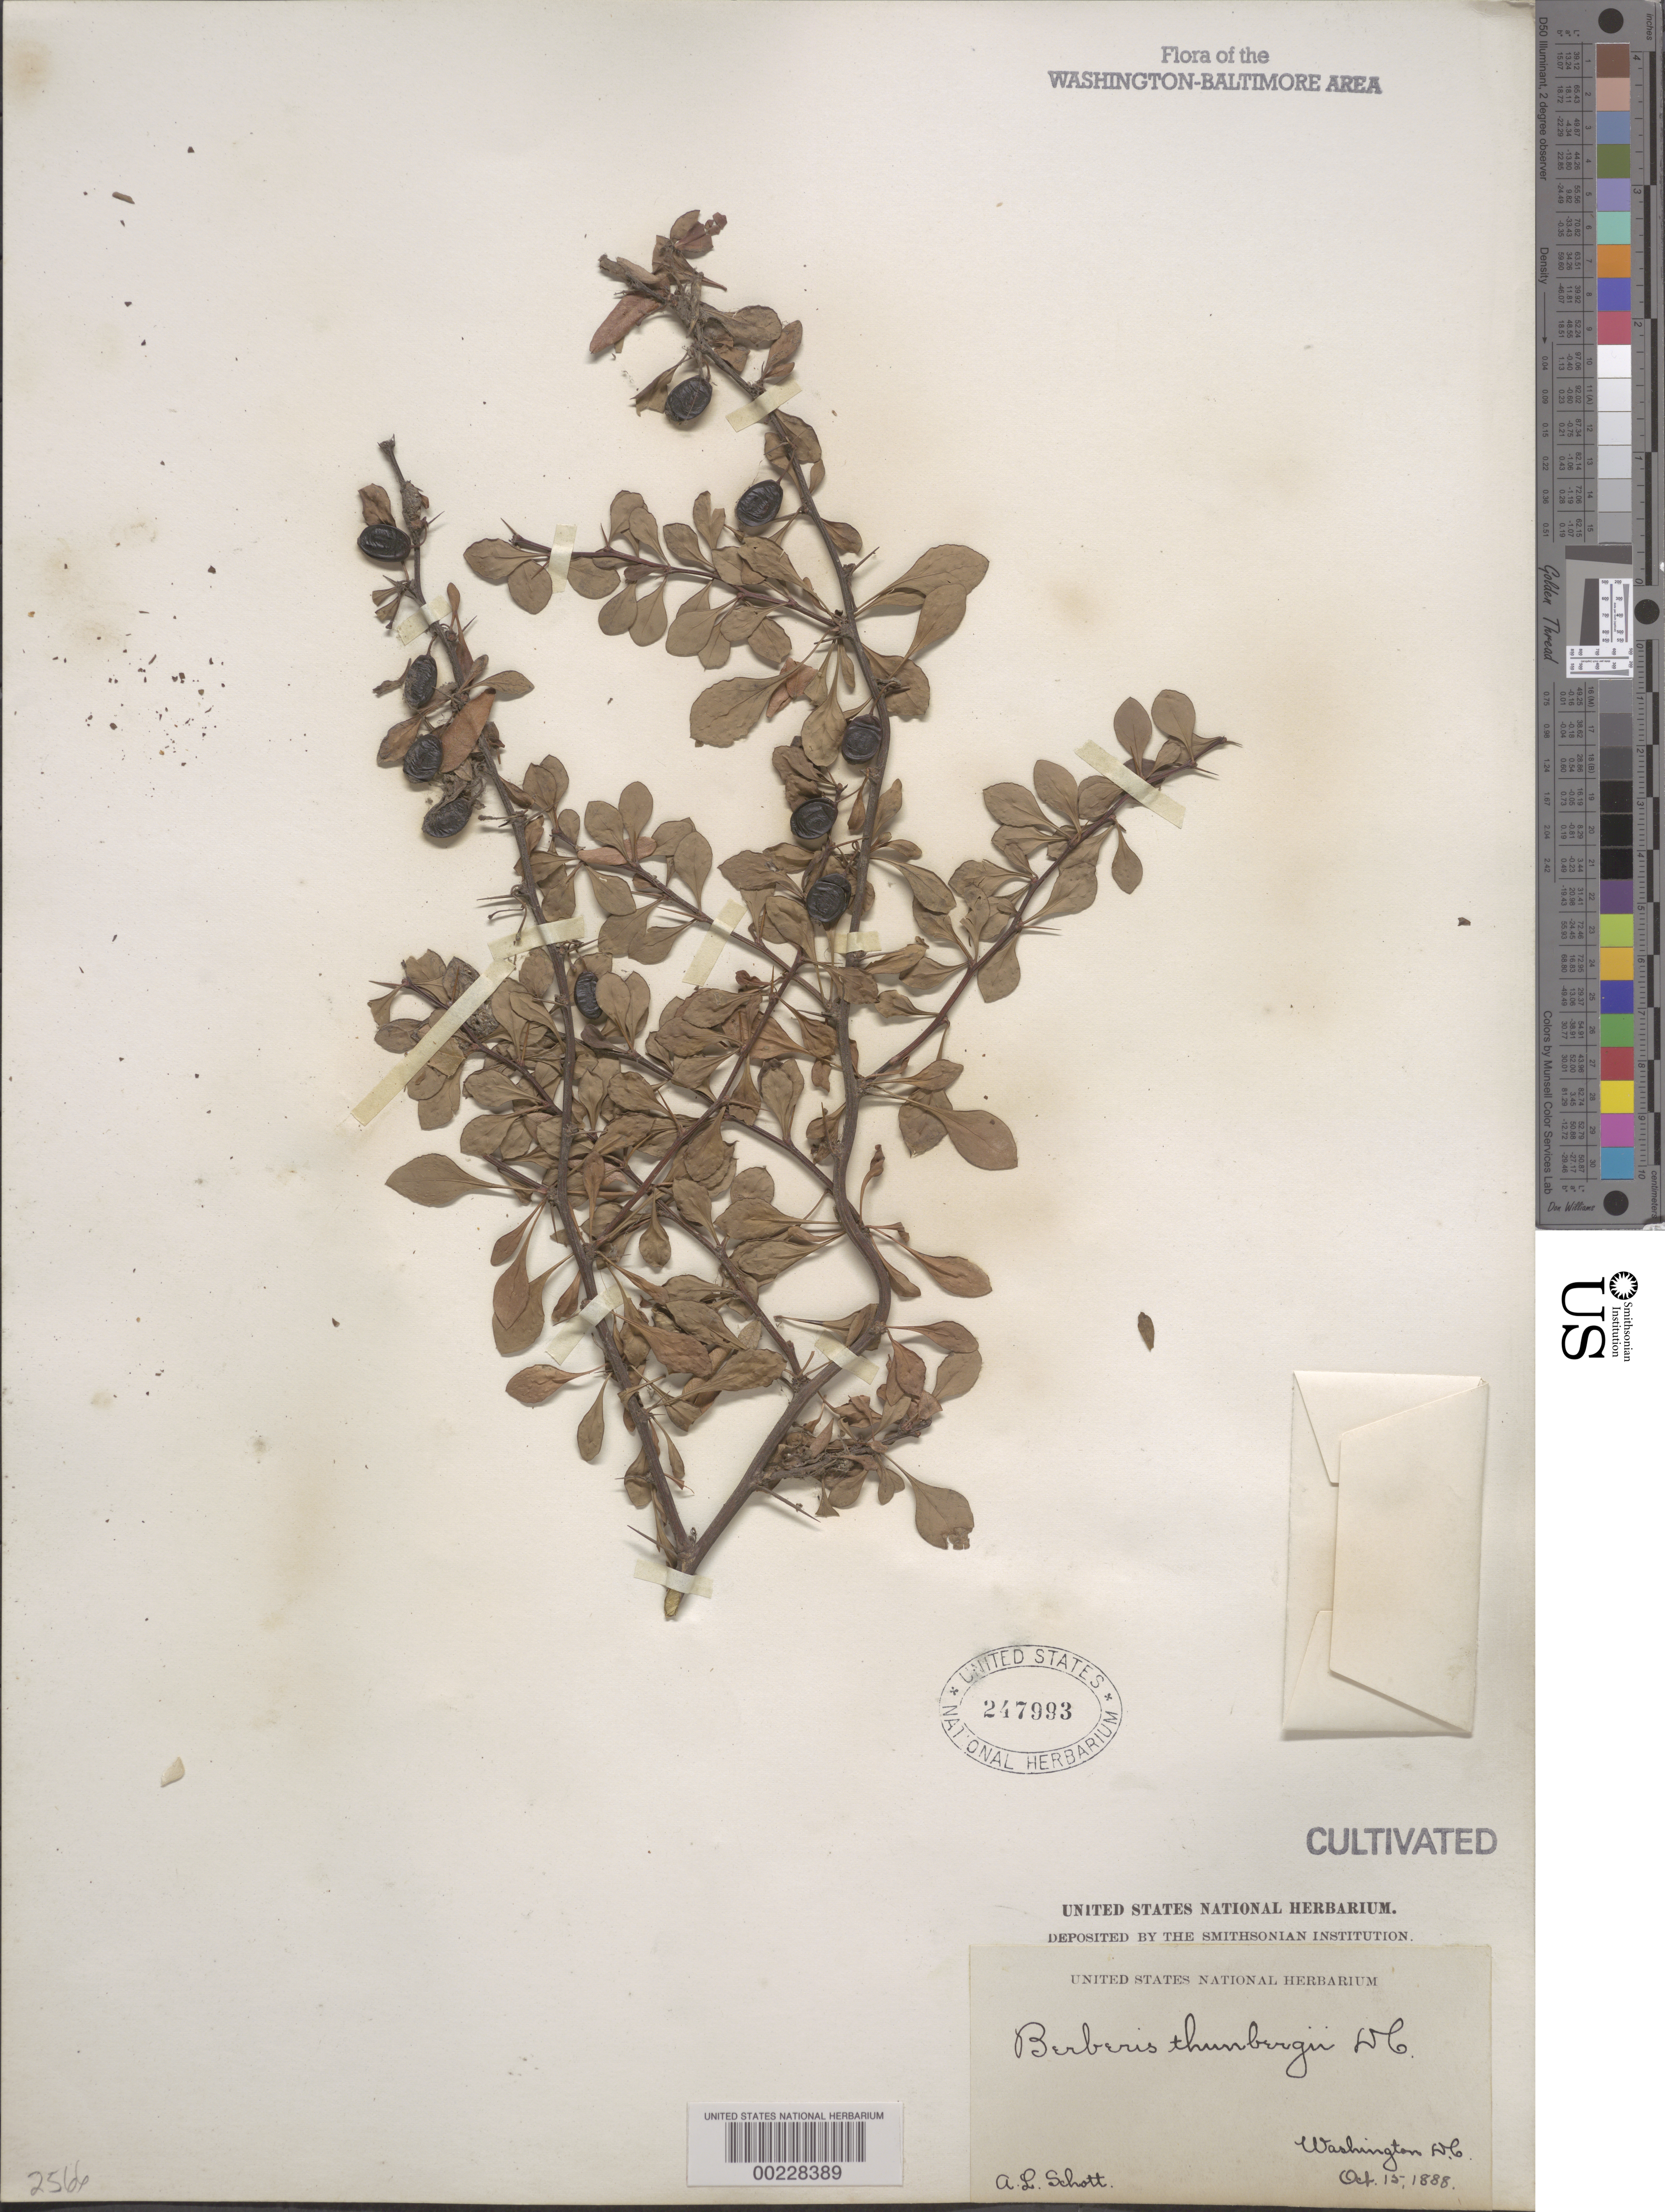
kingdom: Plantae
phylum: Tracheophyta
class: Magnoliopsida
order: Ranunculales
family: Berberidaceae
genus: Berberis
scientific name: Berberis thunbergii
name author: DC.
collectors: A. L. Schott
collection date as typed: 15 Oct 1888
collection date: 1888-10-15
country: United States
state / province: District of Columbia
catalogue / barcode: US 247993